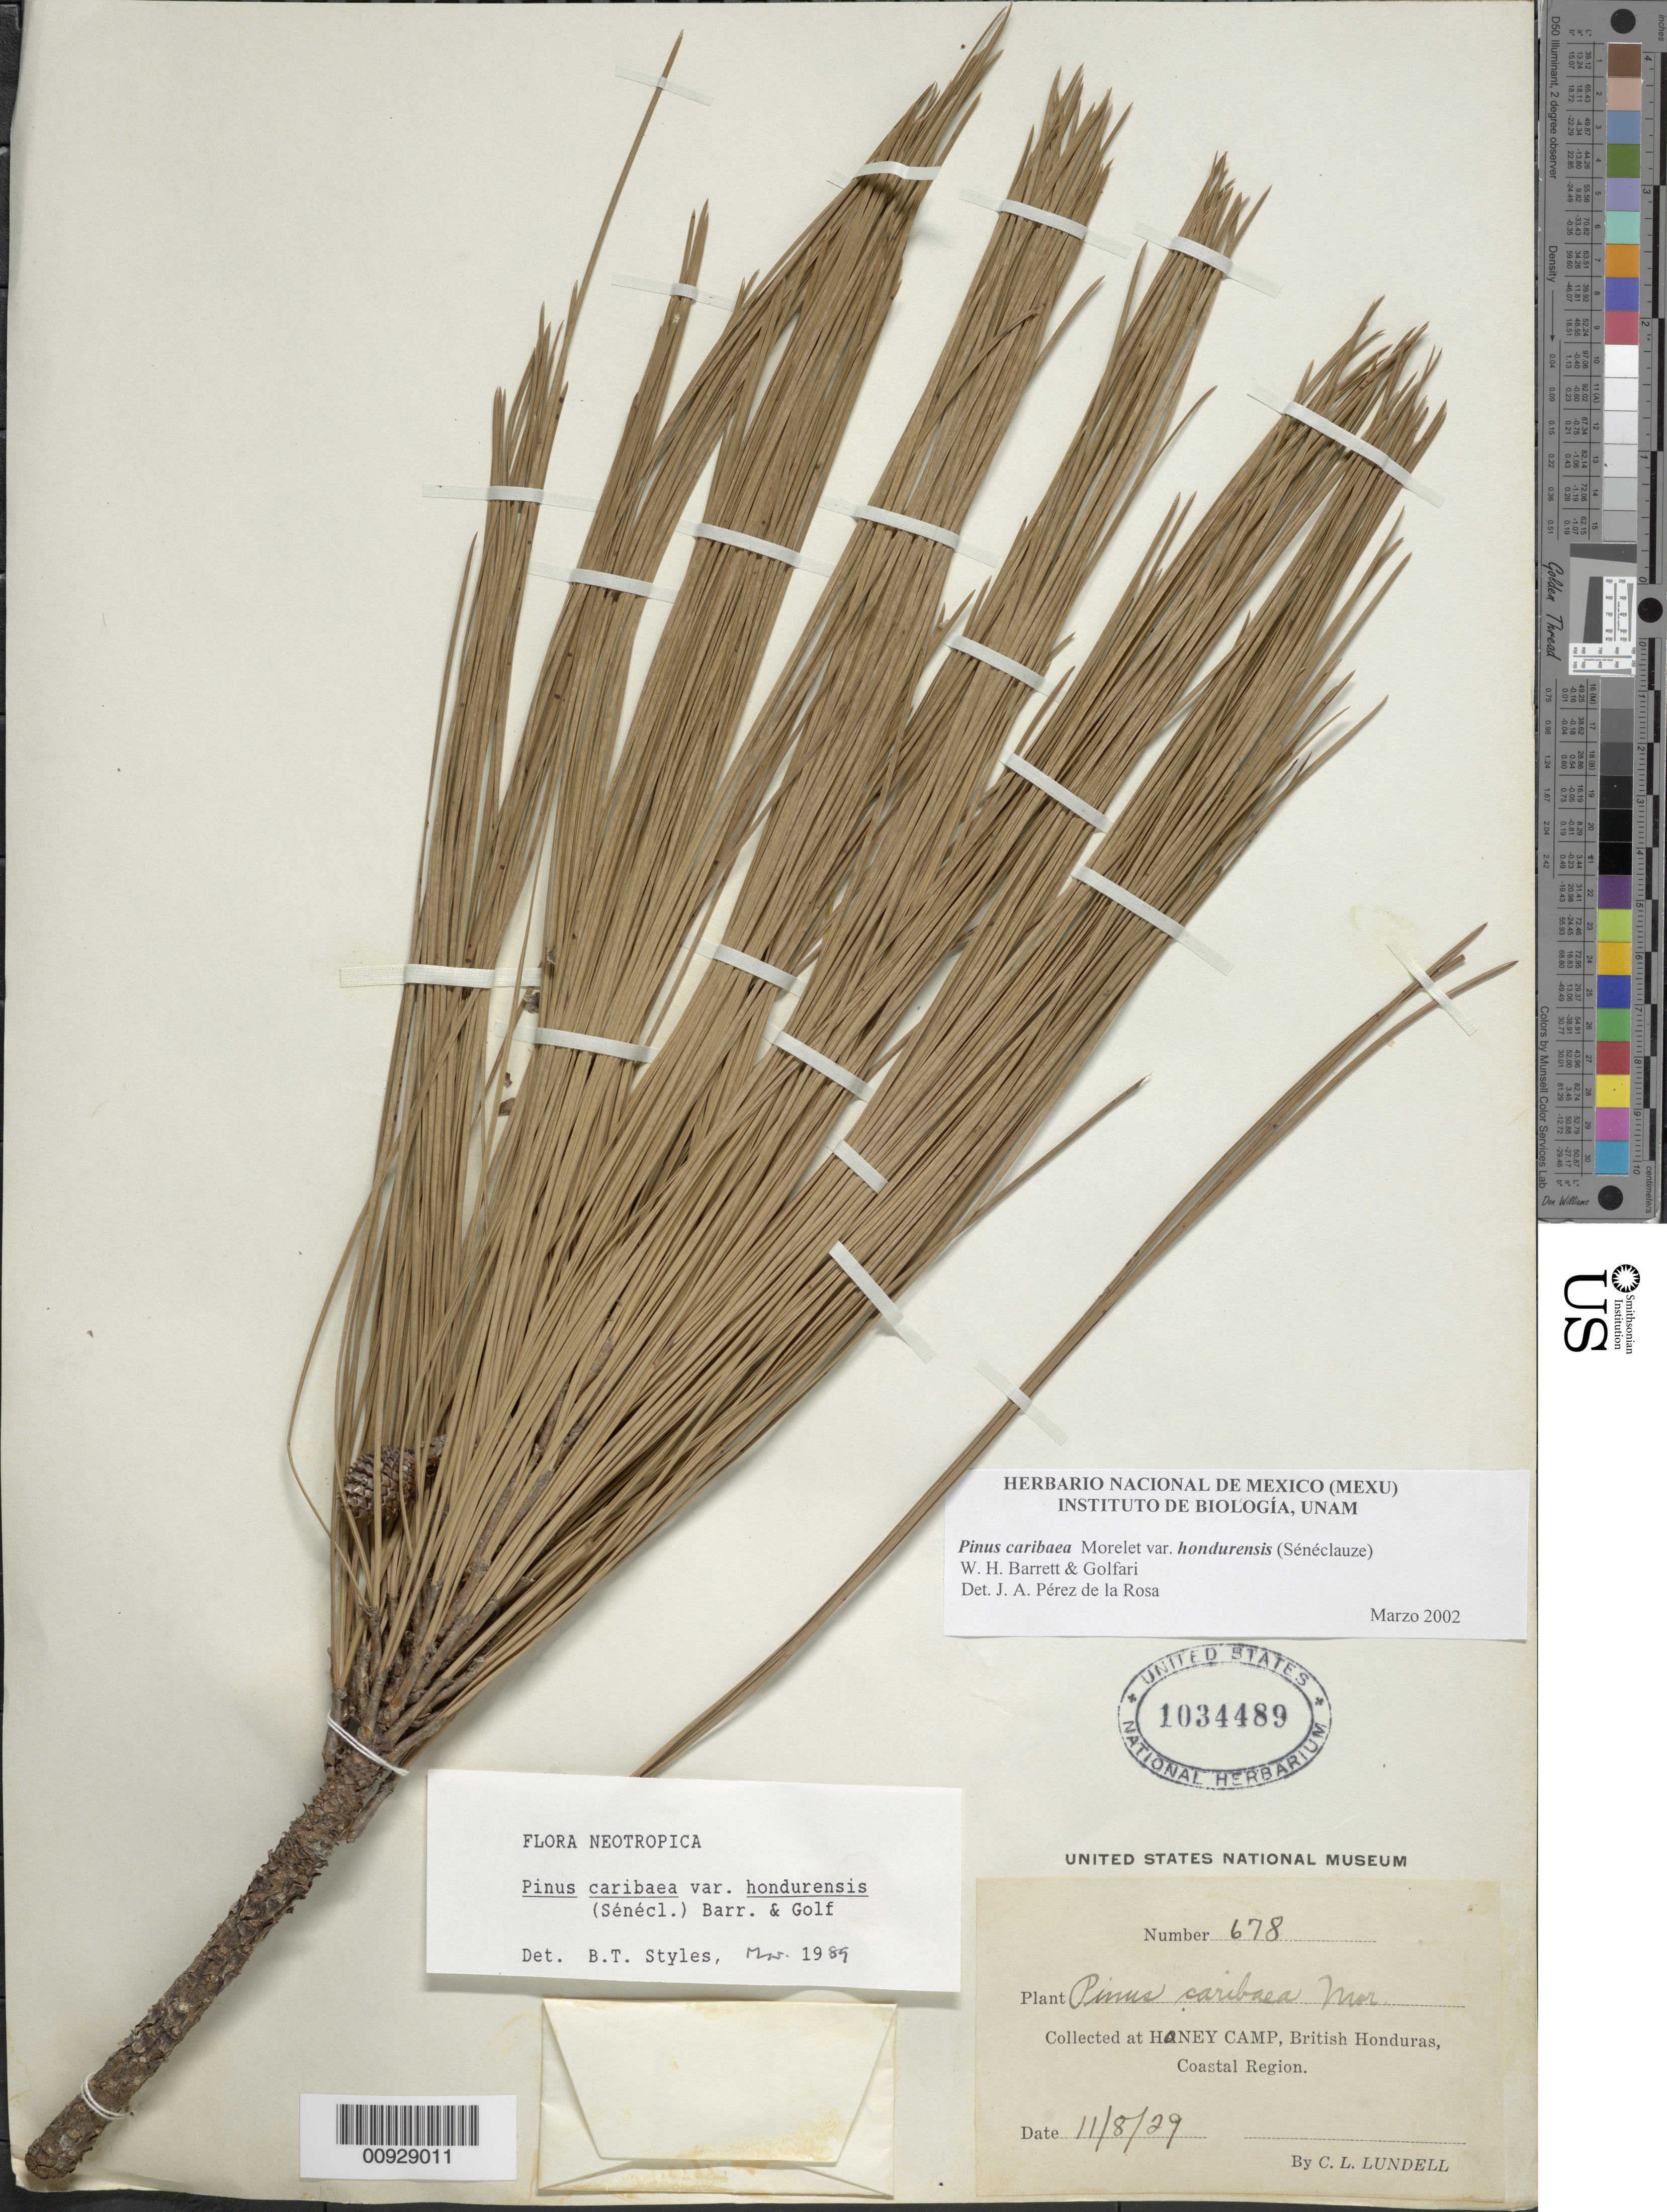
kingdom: Plantae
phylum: Tracheophyta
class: Pinopsida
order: Pinales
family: Pinaceae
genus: Pinus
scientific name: Pinus caribaea var. hondurensis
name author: (Sénécl.) W.H.G. Barrett & Golfari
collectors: C. L. Lundell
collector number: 678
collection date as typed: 08 Nov 1929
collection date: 1929-11-08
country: Belize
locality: Honey Camp, British Honduras, Coastal Region.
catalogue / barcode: US 1034489